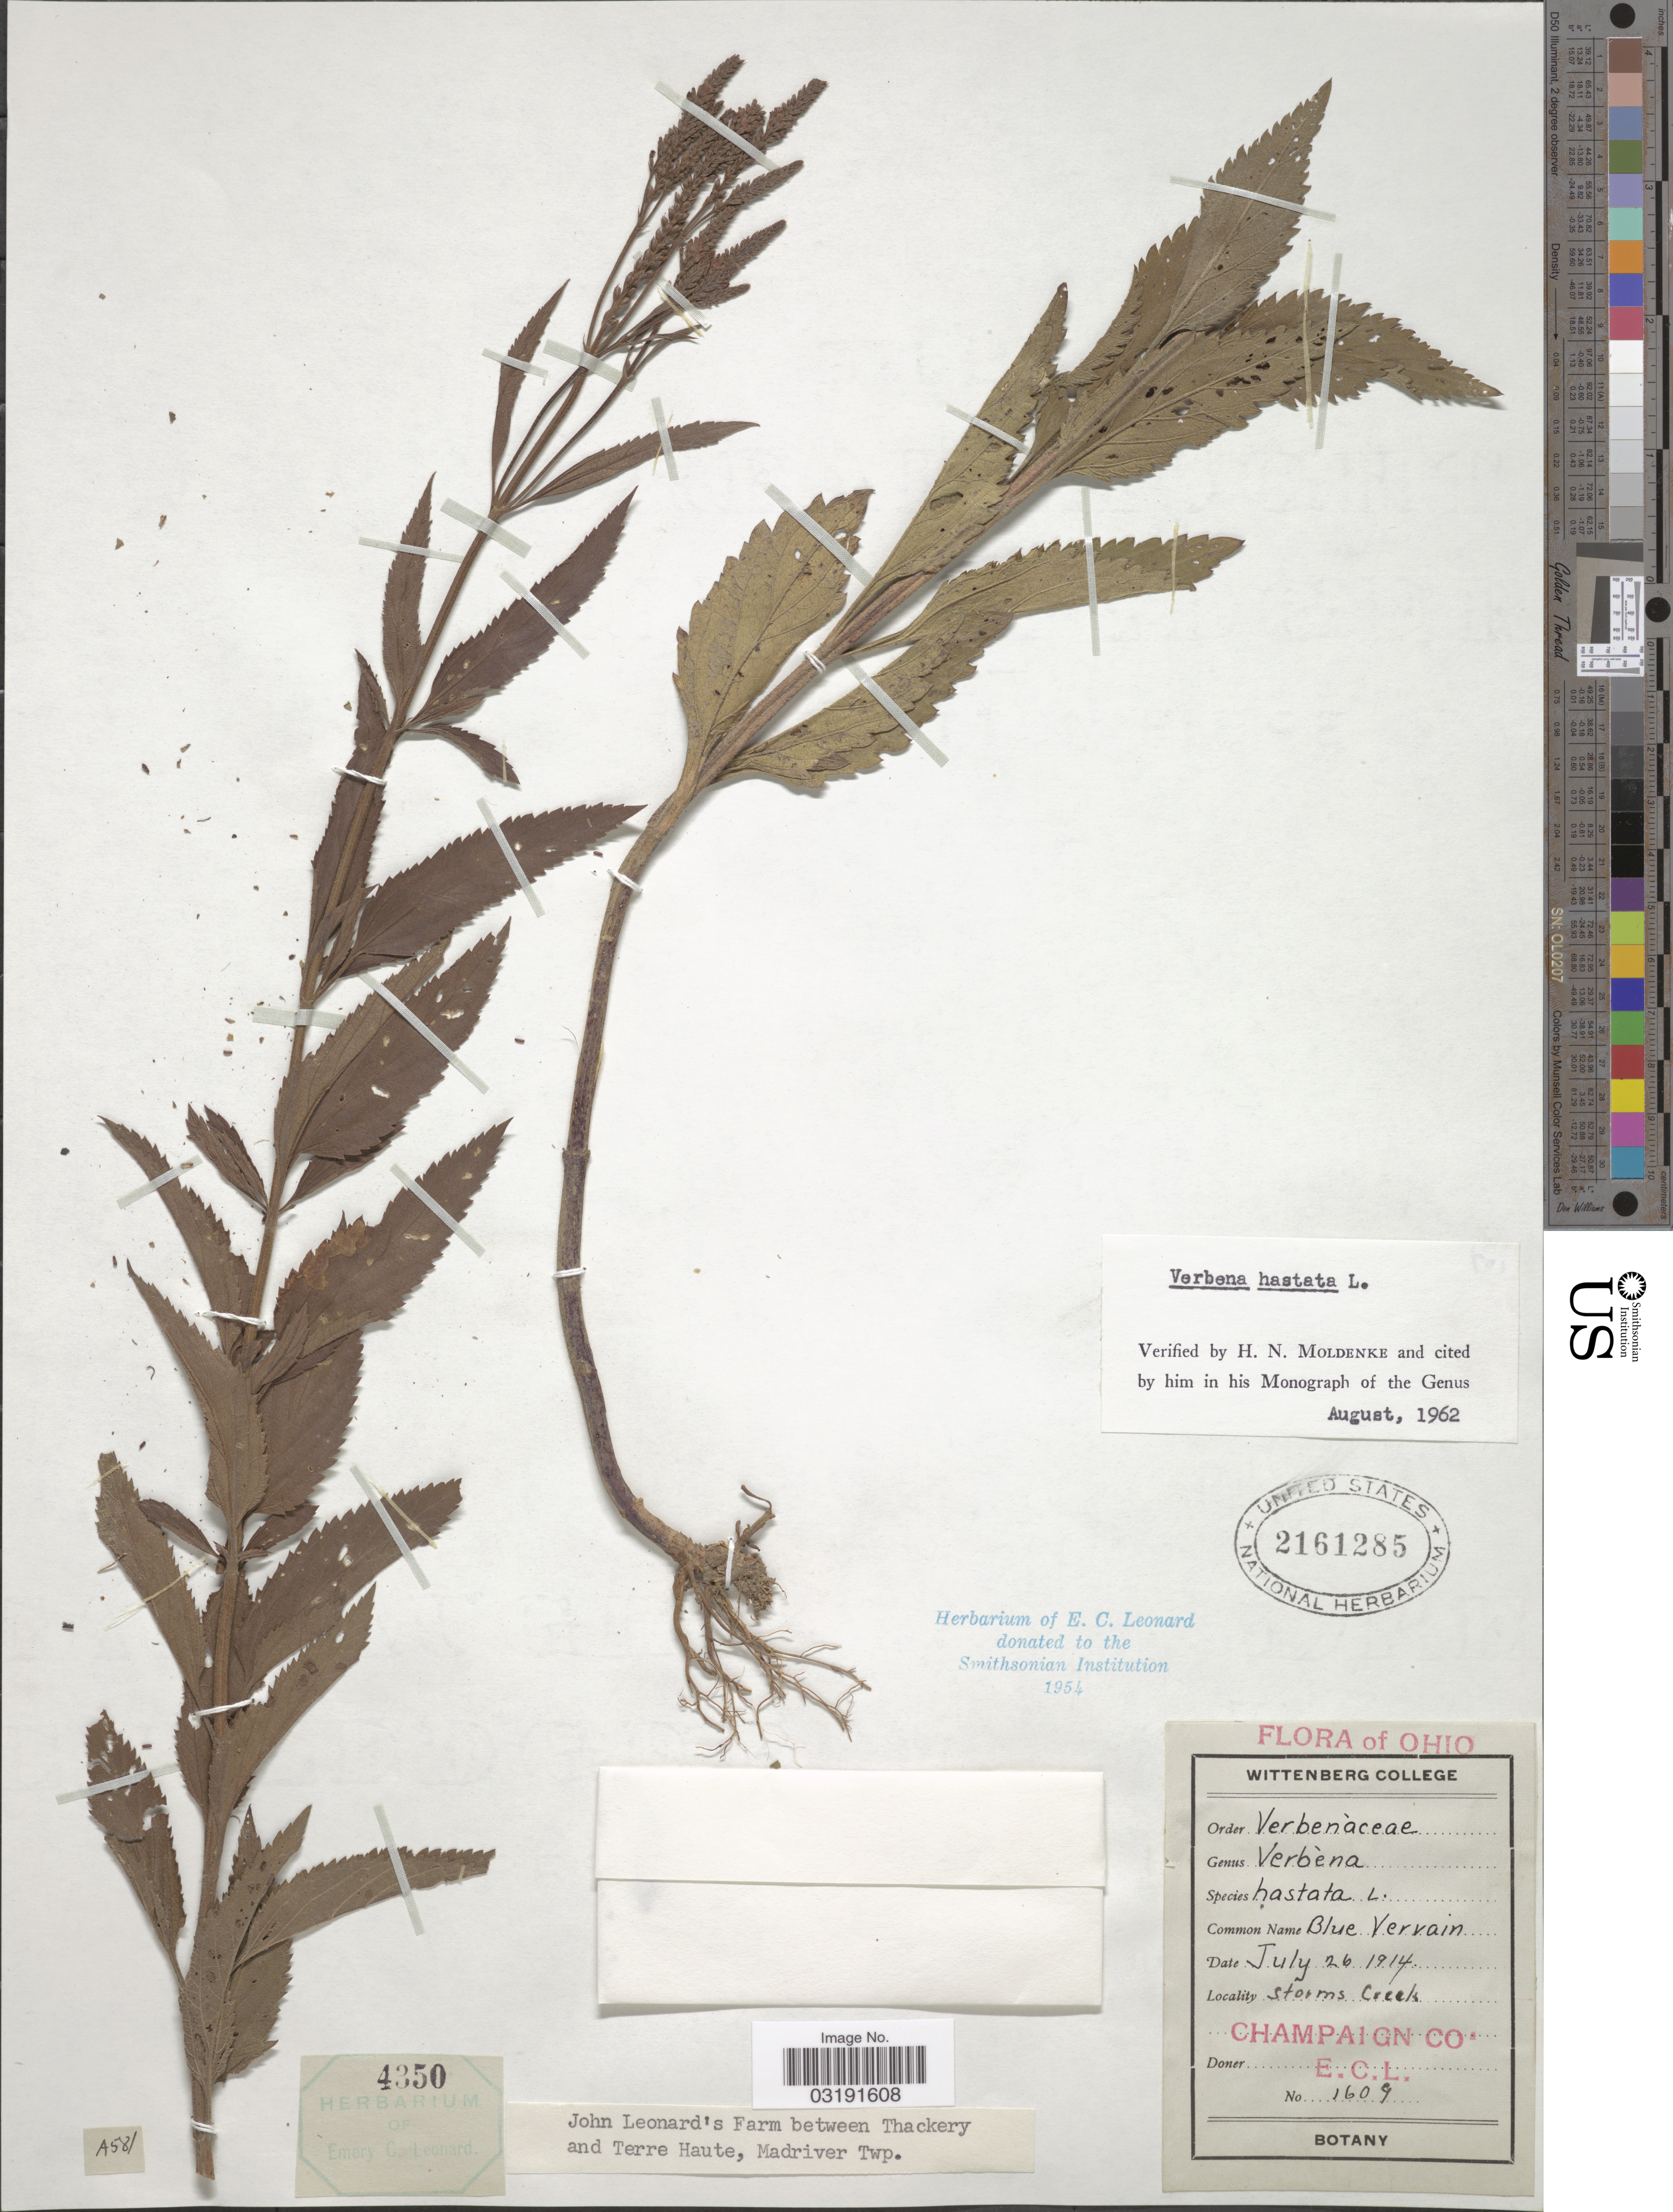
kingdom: Plantae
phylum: Tracheophyta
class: Magnoliopsida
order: Lamiales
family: Verbenaceae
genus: Verbena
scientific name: Verbena hastata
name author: L.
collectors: E. C. Leonard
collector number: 1609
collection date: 1914-07-26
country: United States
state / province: Ohio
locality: Storms Creek, Champaign Co.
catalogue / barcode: US 2161285